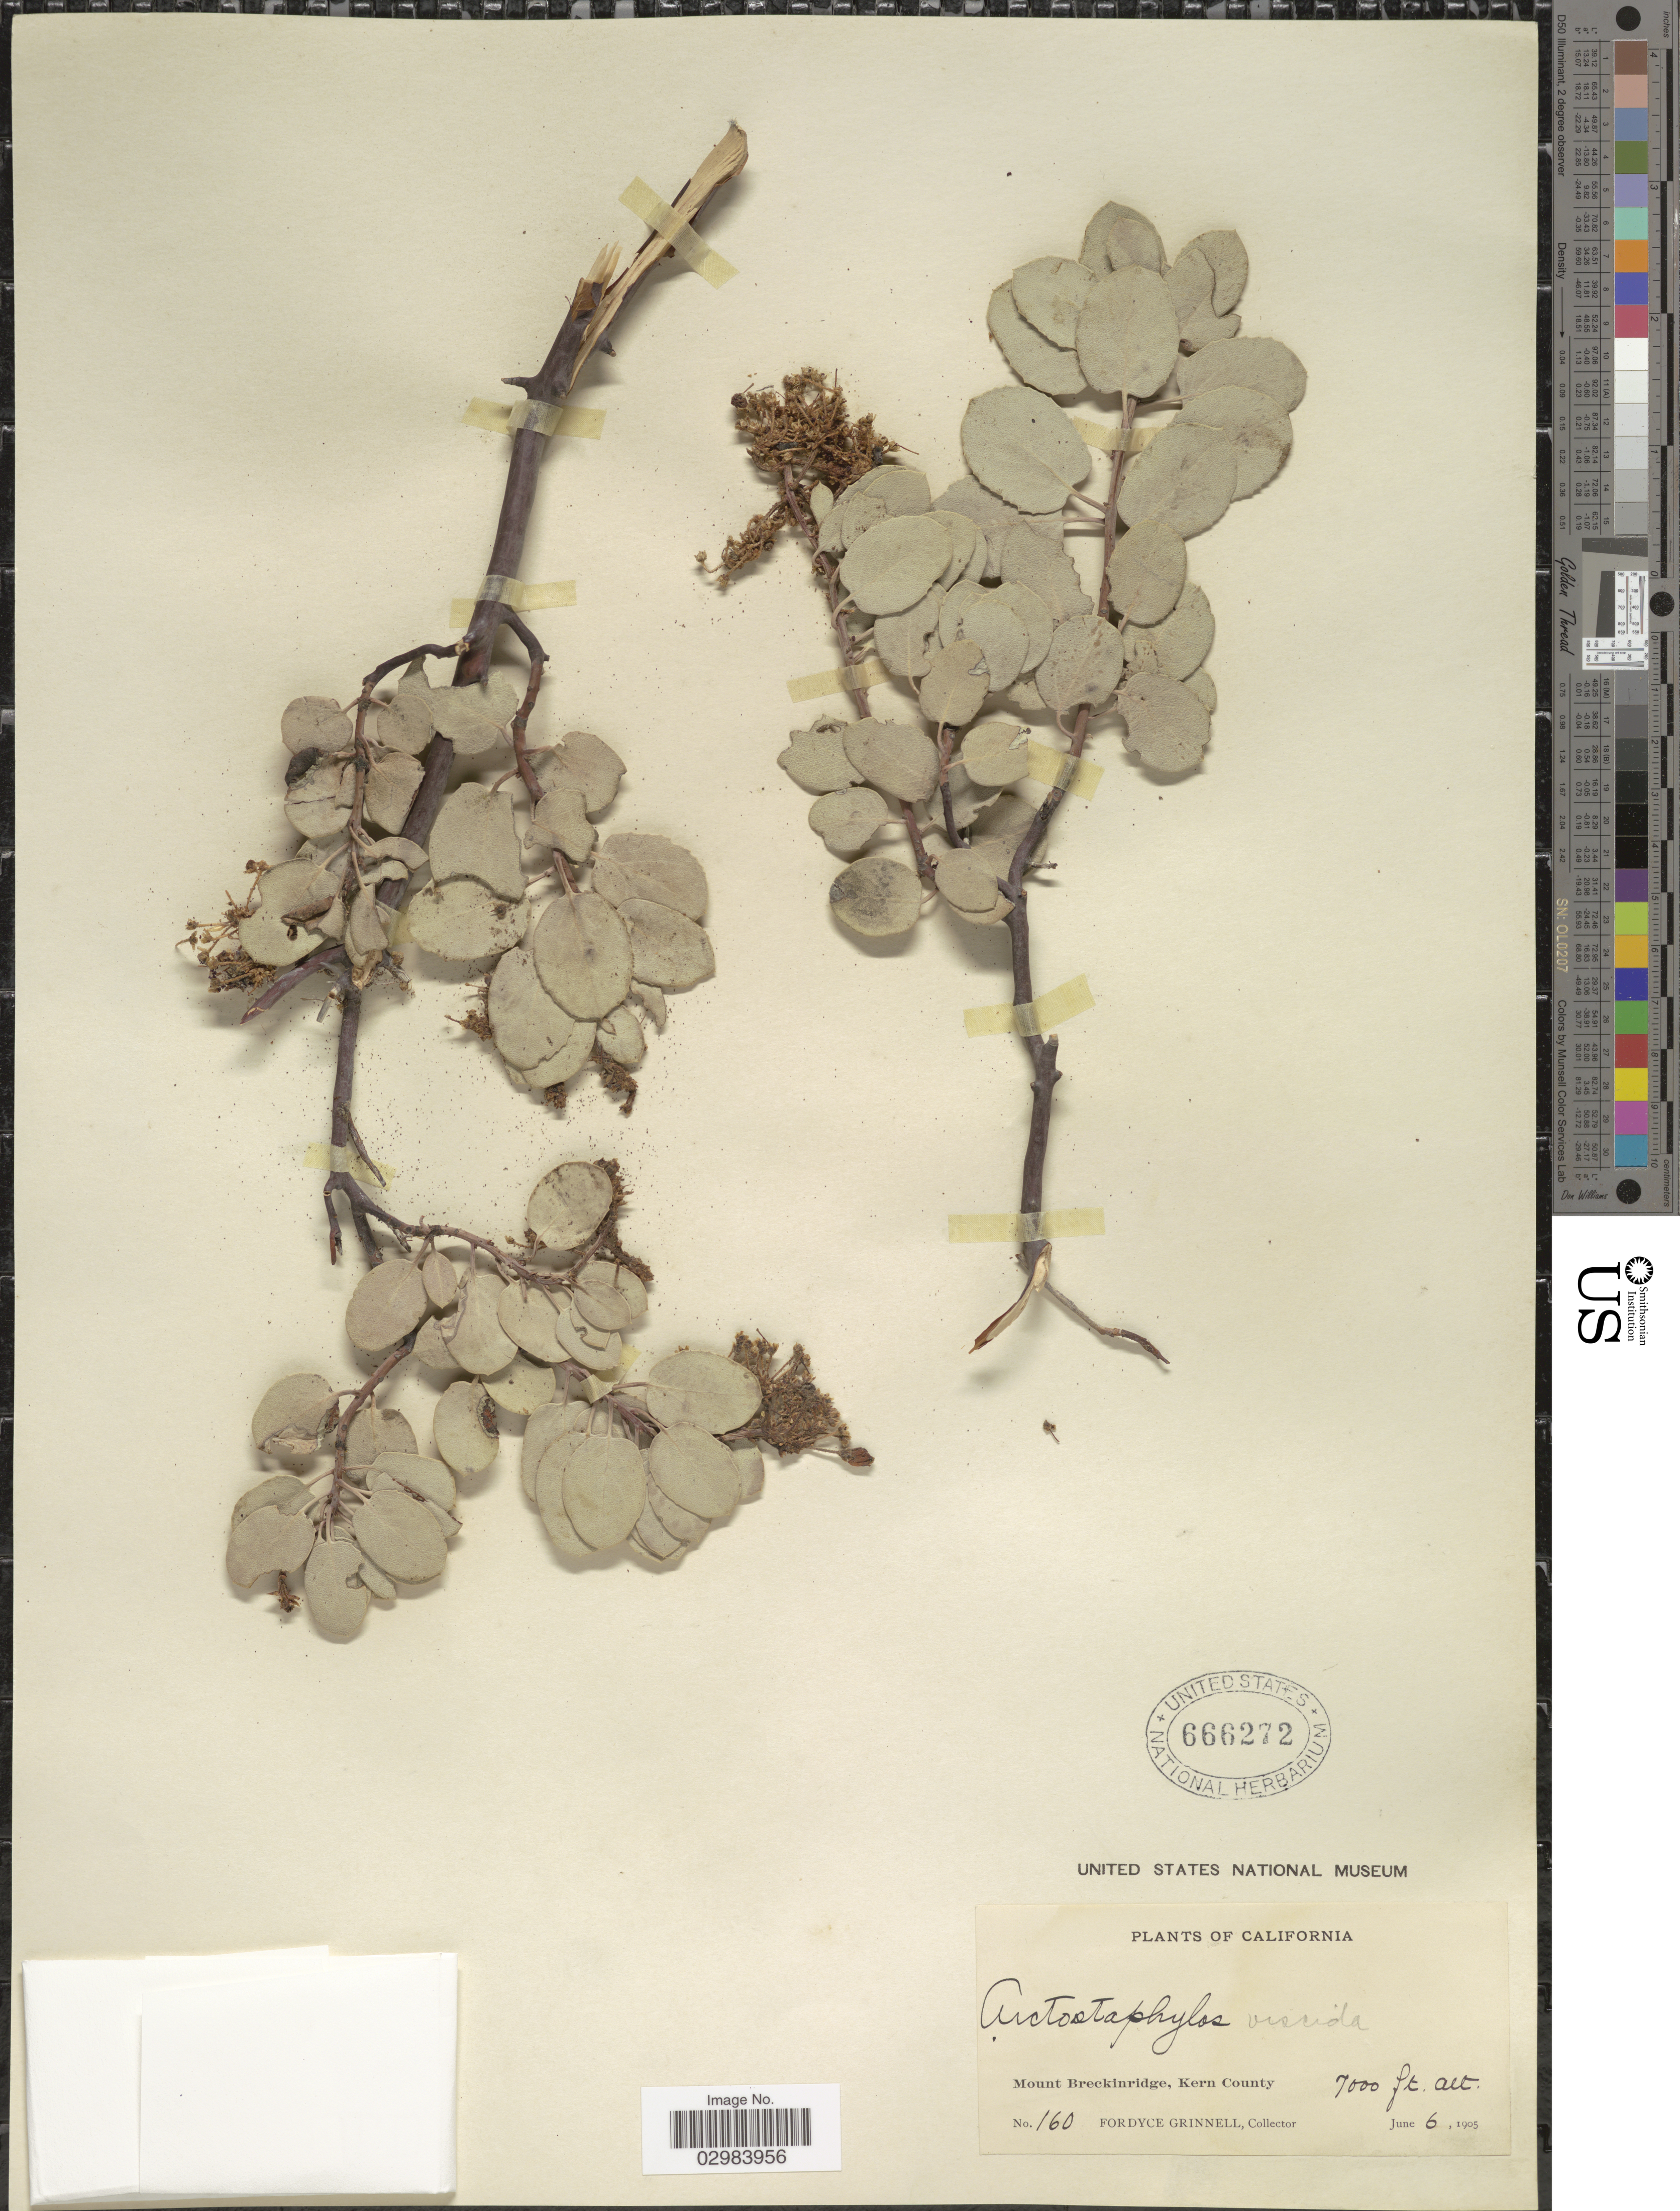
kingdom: Plantae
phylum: Tracheophyta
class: Magnoliopsida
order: Ericales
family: Ericaceae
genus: Arctostaphylos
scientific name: Arctostaphylos glauca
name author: Lindl.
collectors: F. Grinnell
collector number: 160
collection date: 1905-06-06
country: United States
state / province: California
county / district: Kern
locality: Mount Breckenridge, Kern County.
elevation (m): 2134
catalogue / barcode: US 666272